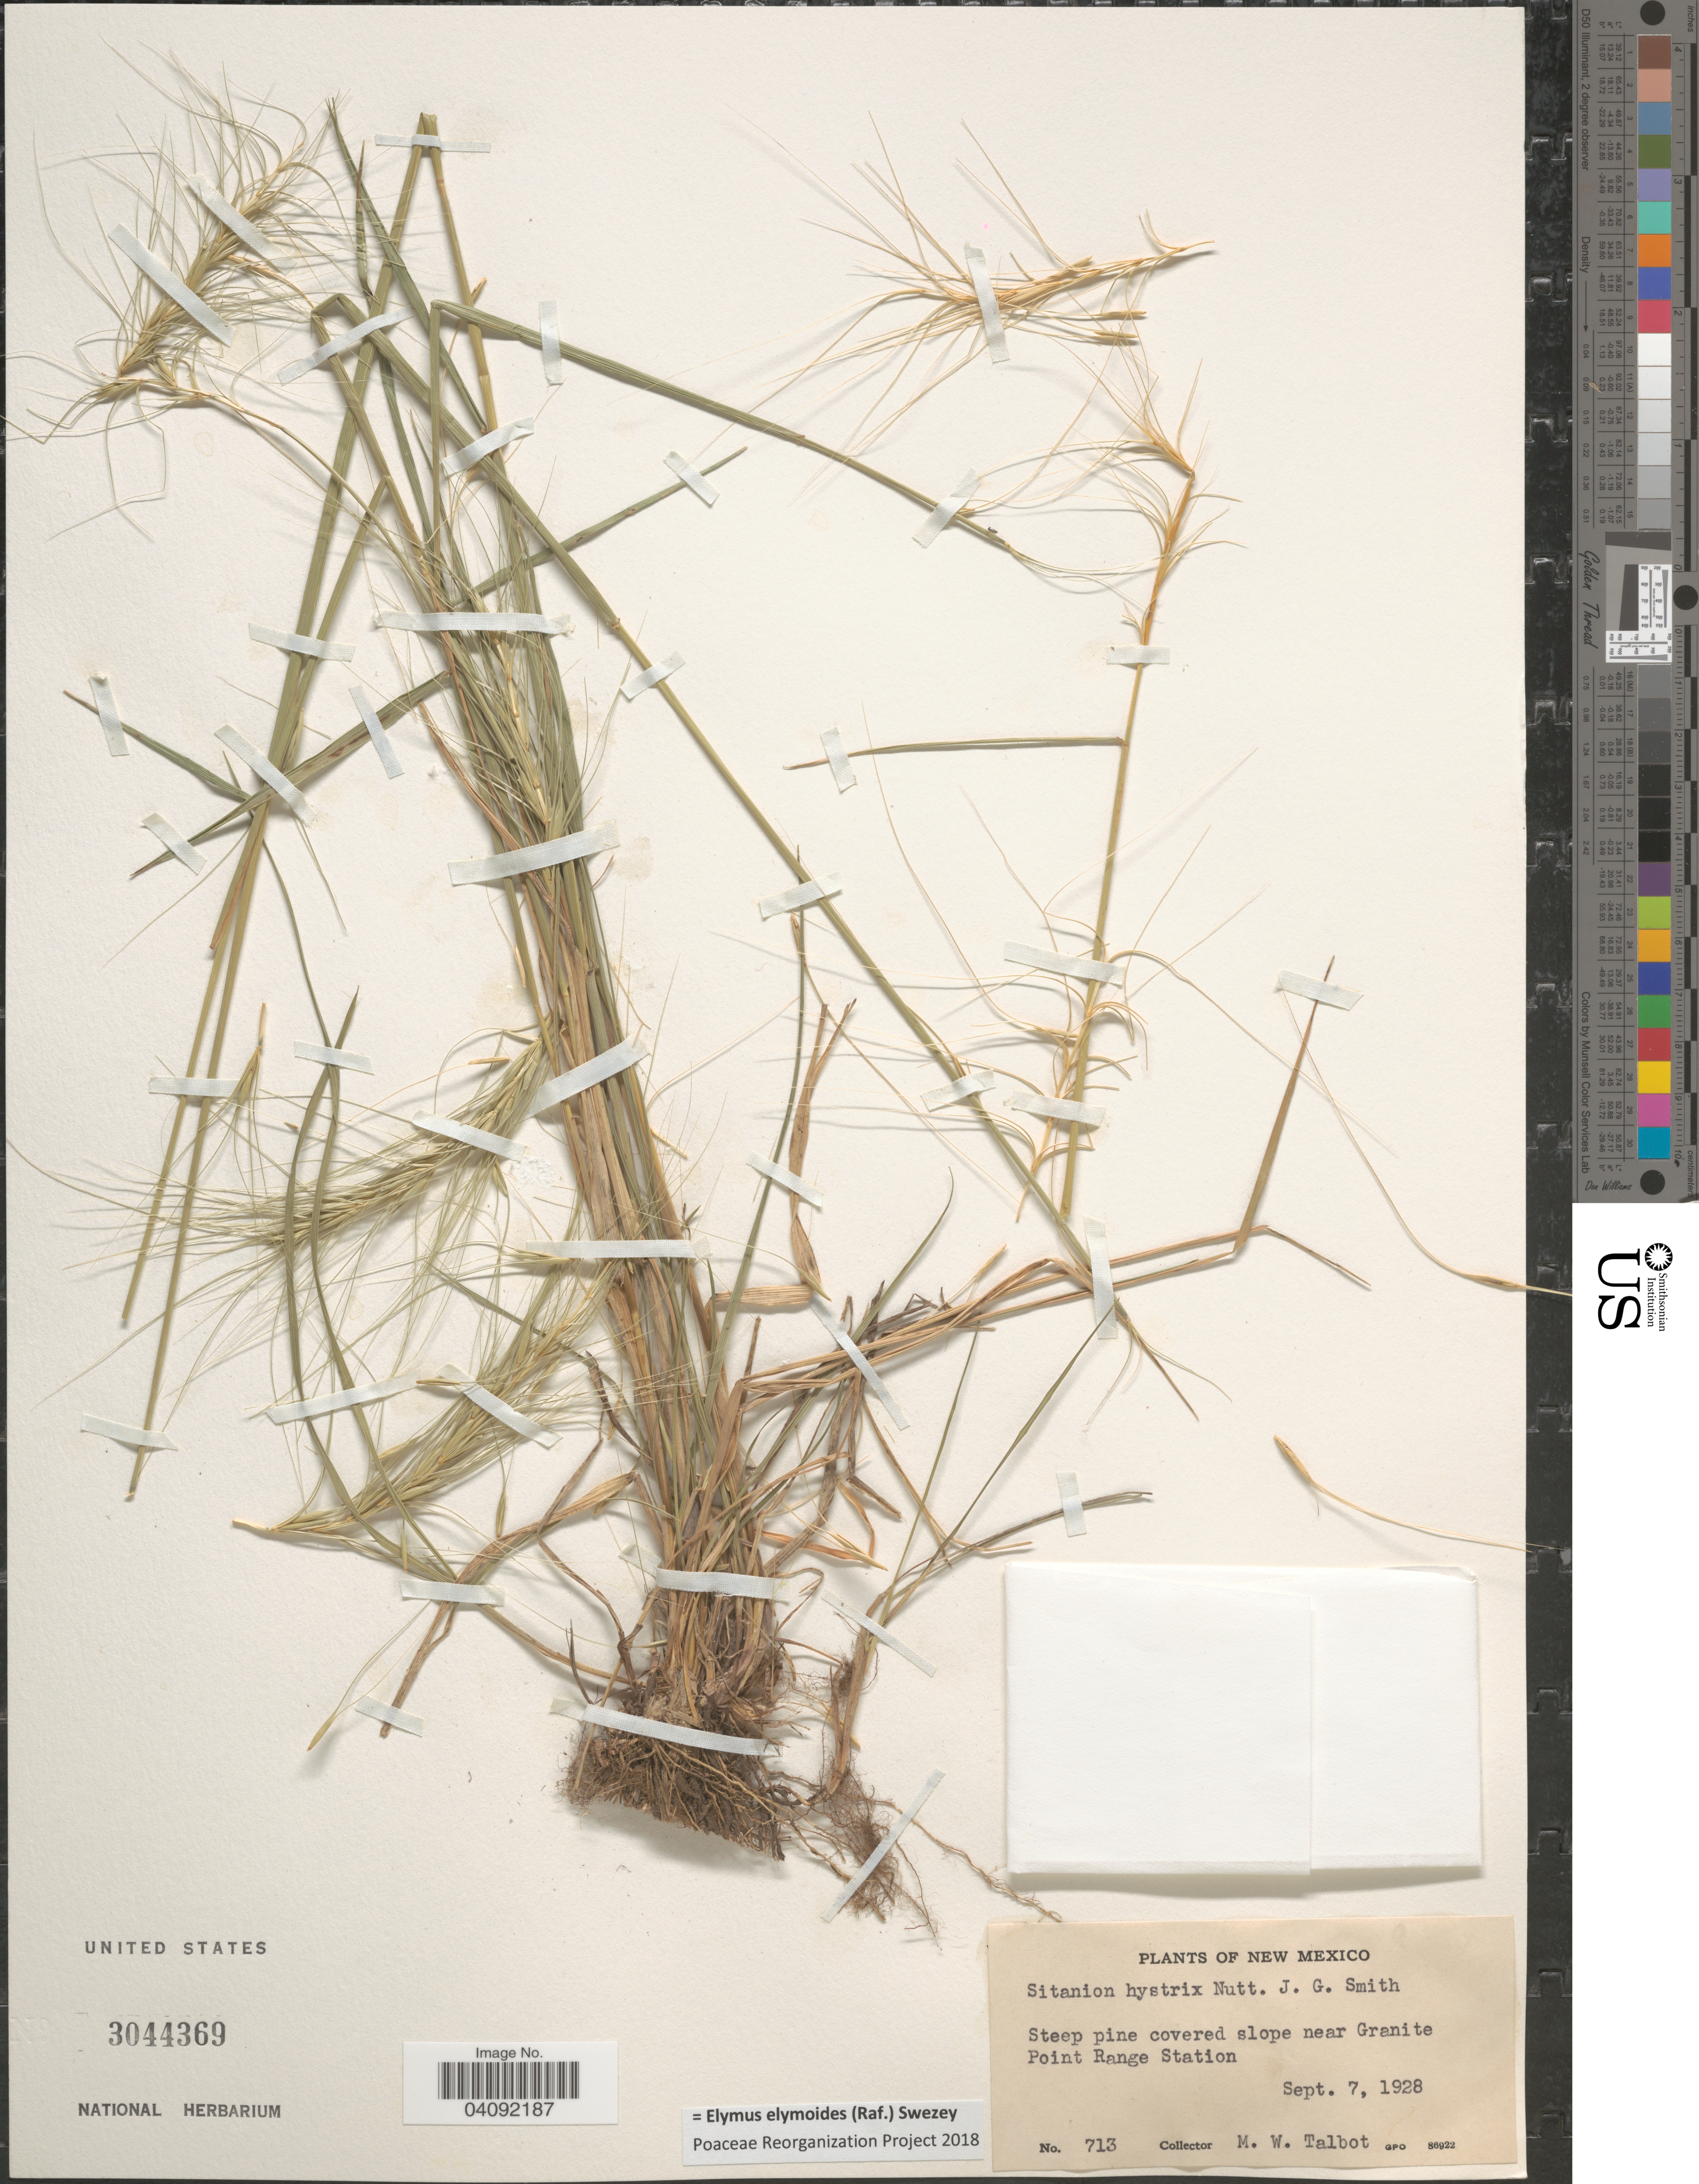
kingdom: Plantae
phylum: Tracheophyta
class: Liliopsida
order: Poales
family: Poaceae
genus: Elymus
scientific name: Elymus elymoides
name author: (Raf.) Swezey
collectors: M. Talbot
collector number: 713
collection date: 1928-09-07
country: United States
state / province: New Mexico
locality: Steep pine covered slope near Granite Point Range Station.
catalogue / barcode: US 3044369